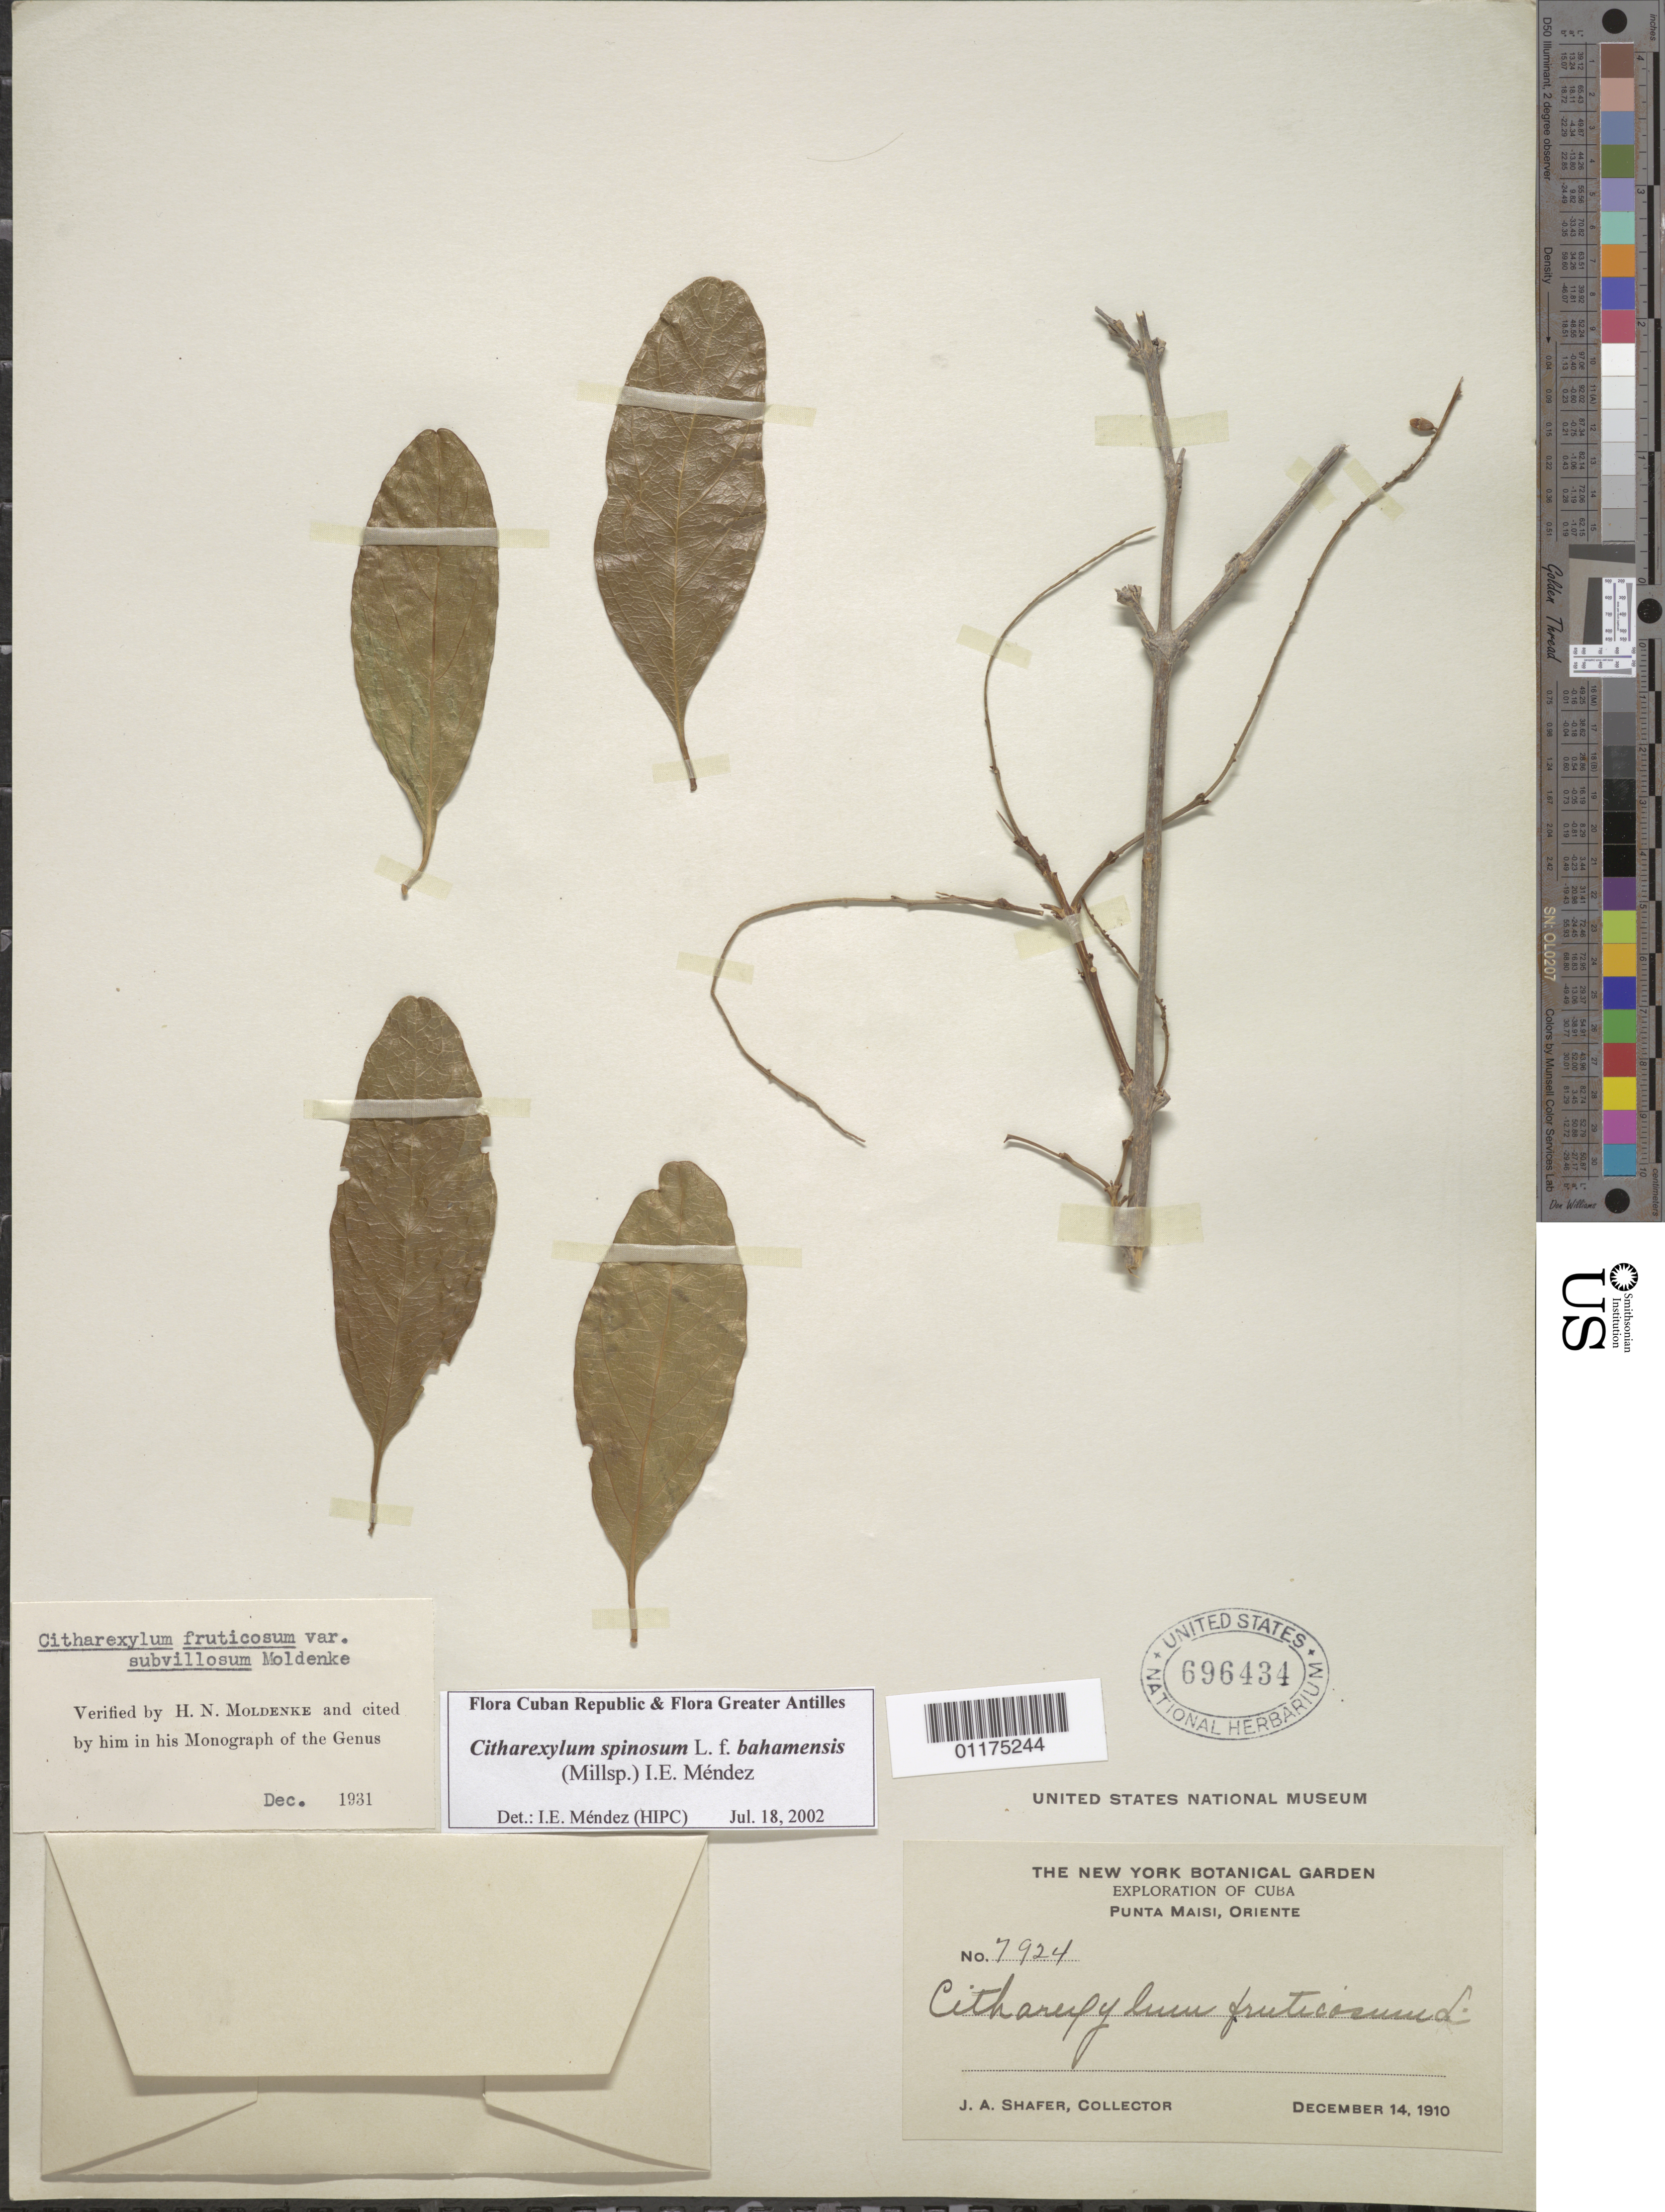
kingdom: Plantae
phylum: Tracheophyta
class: Magnoliopsida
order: Lamiales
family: Verbenaceae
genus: Citharexylum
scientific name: Citharexylum spinosum f. bahamensis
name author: (Millsp.) I.E. Méndez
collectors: J. A. Shafer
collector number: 7924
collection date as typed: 14 Dec 1910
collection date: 1910-12-14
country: Cuba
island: Cuba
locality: Oriente: Punta Maisi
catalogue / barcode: US 696434